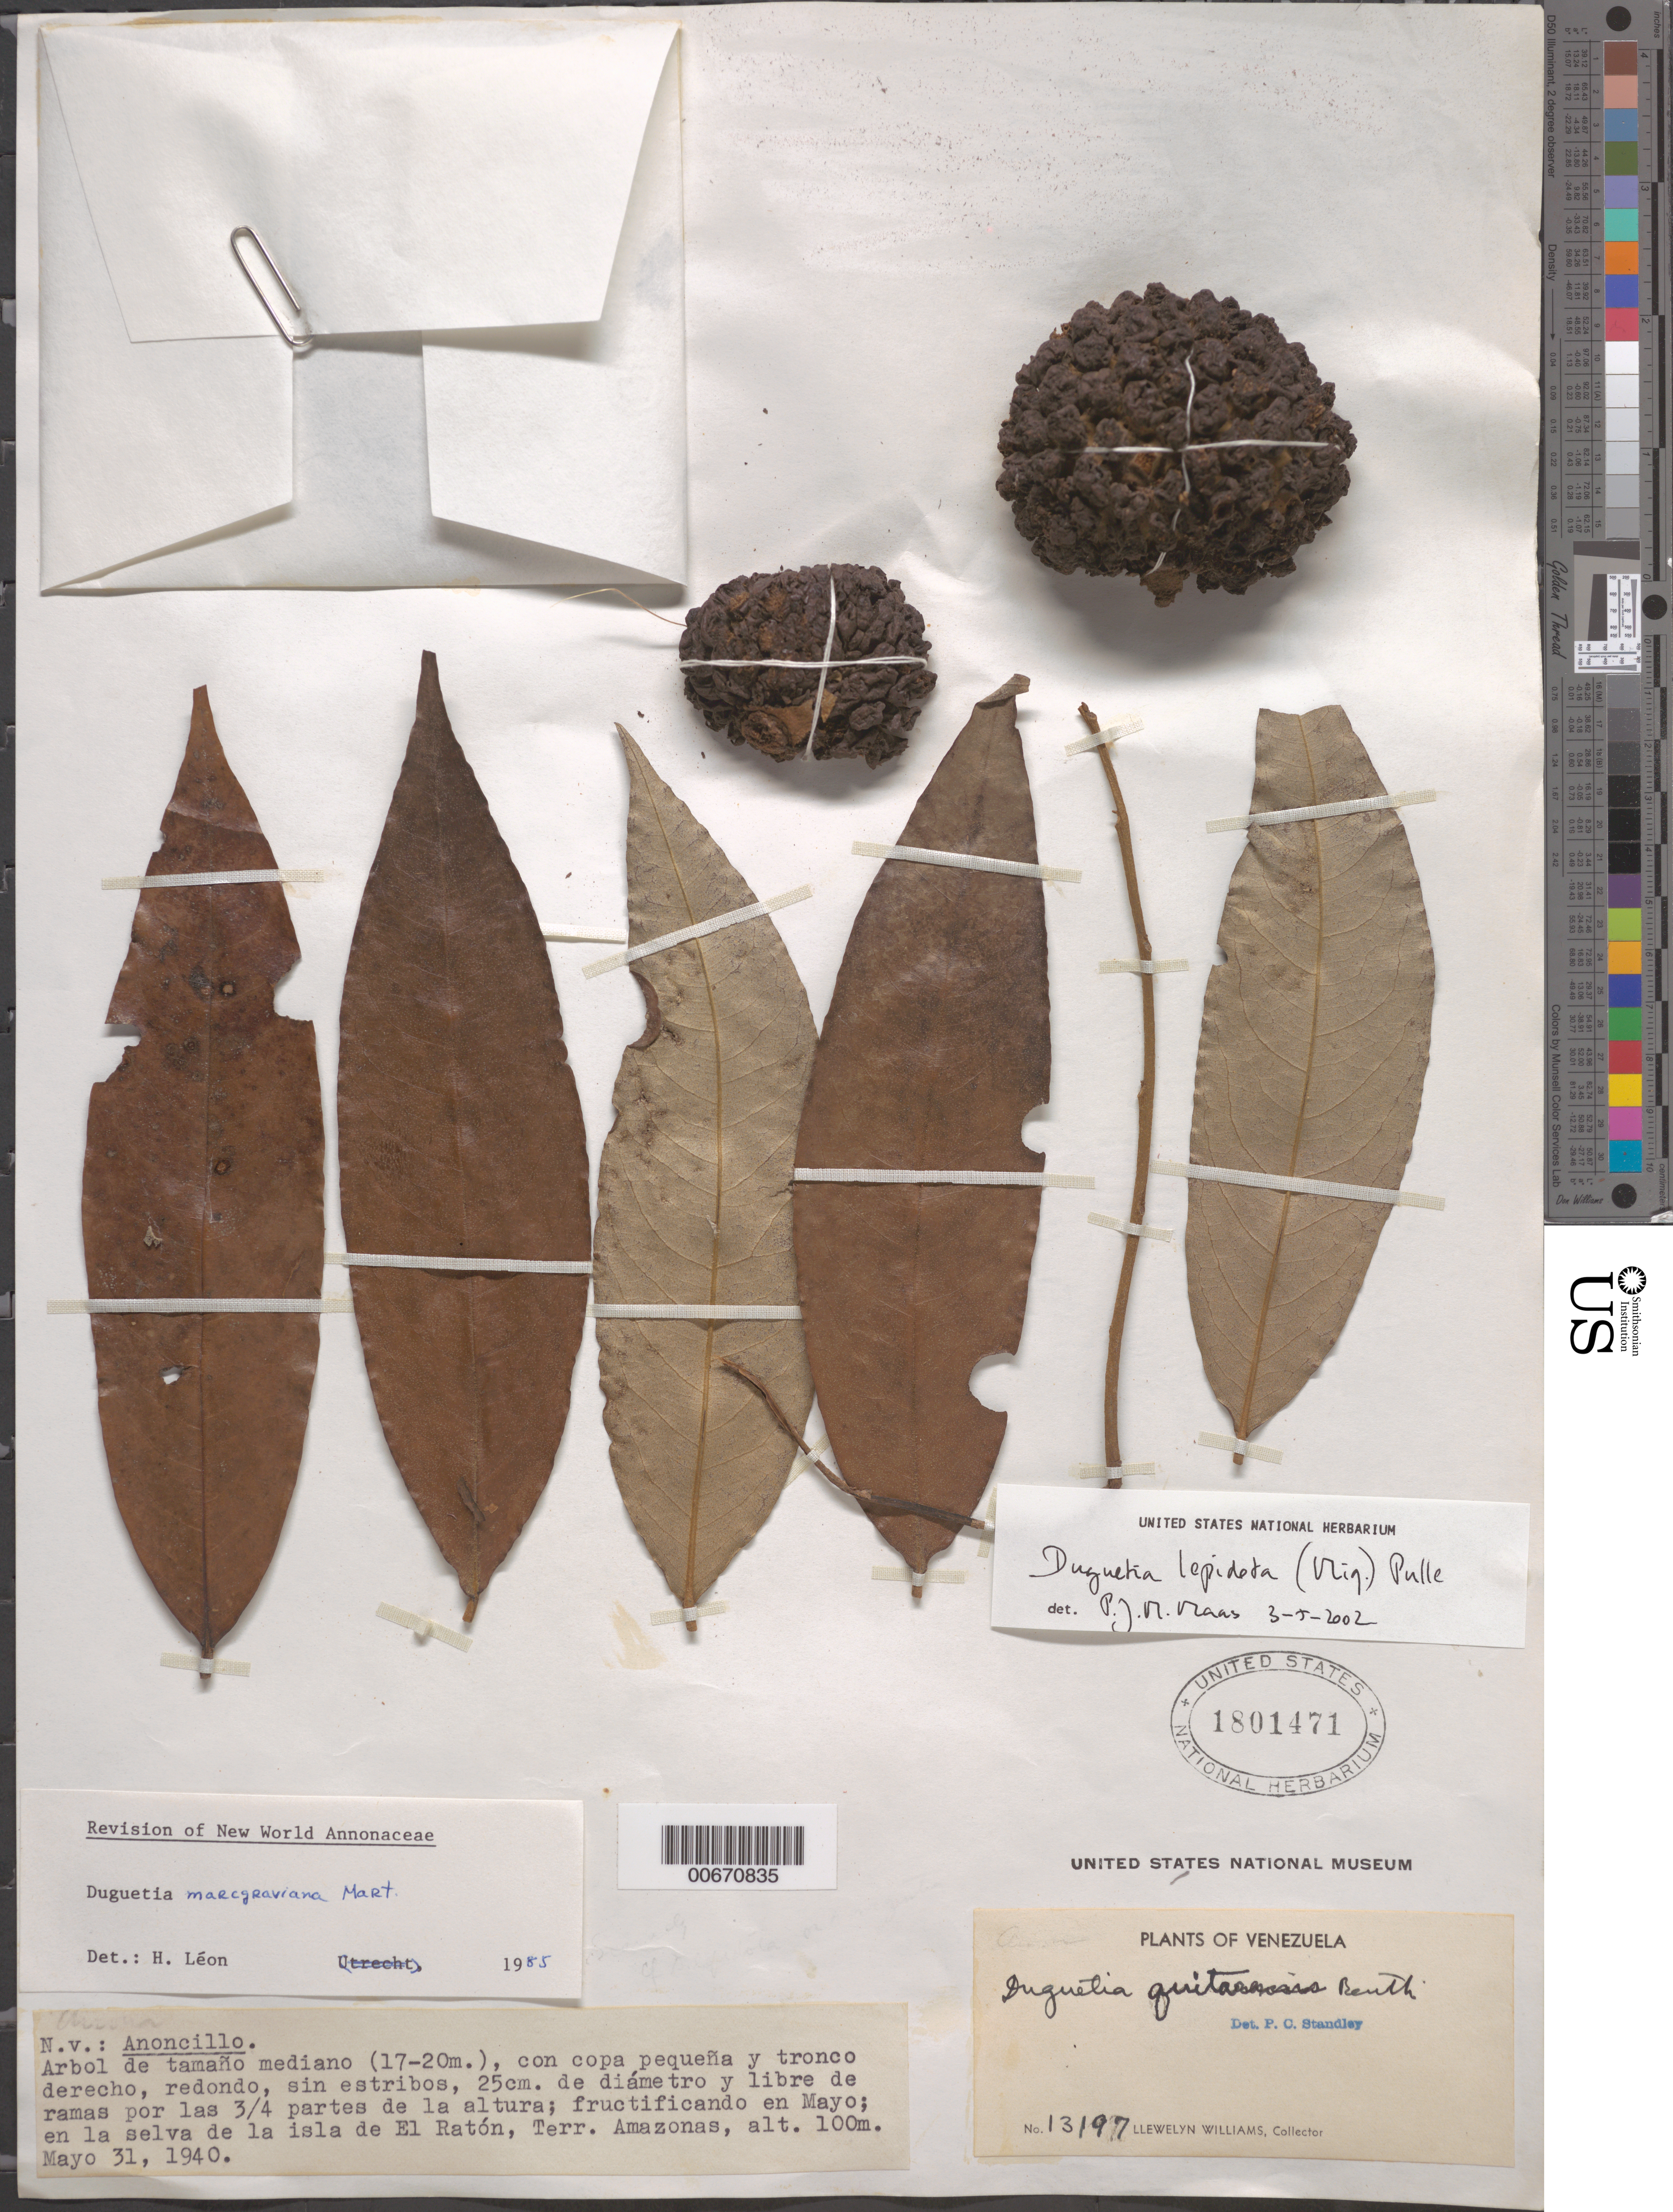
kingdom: Plantae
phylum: Tracheophyta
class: Magnoliopsida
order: Magnoliales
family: Annonaceae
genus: Duguetia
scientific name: Duguetia lepidota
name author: (Miq.) Pulle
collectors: Ll. Williams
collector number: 13197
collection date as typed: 31 May 1940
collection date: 1940-05-31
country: Venezuela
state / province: Amazonas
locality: Isla de El Raton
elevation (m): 100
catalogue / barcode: US 1801471